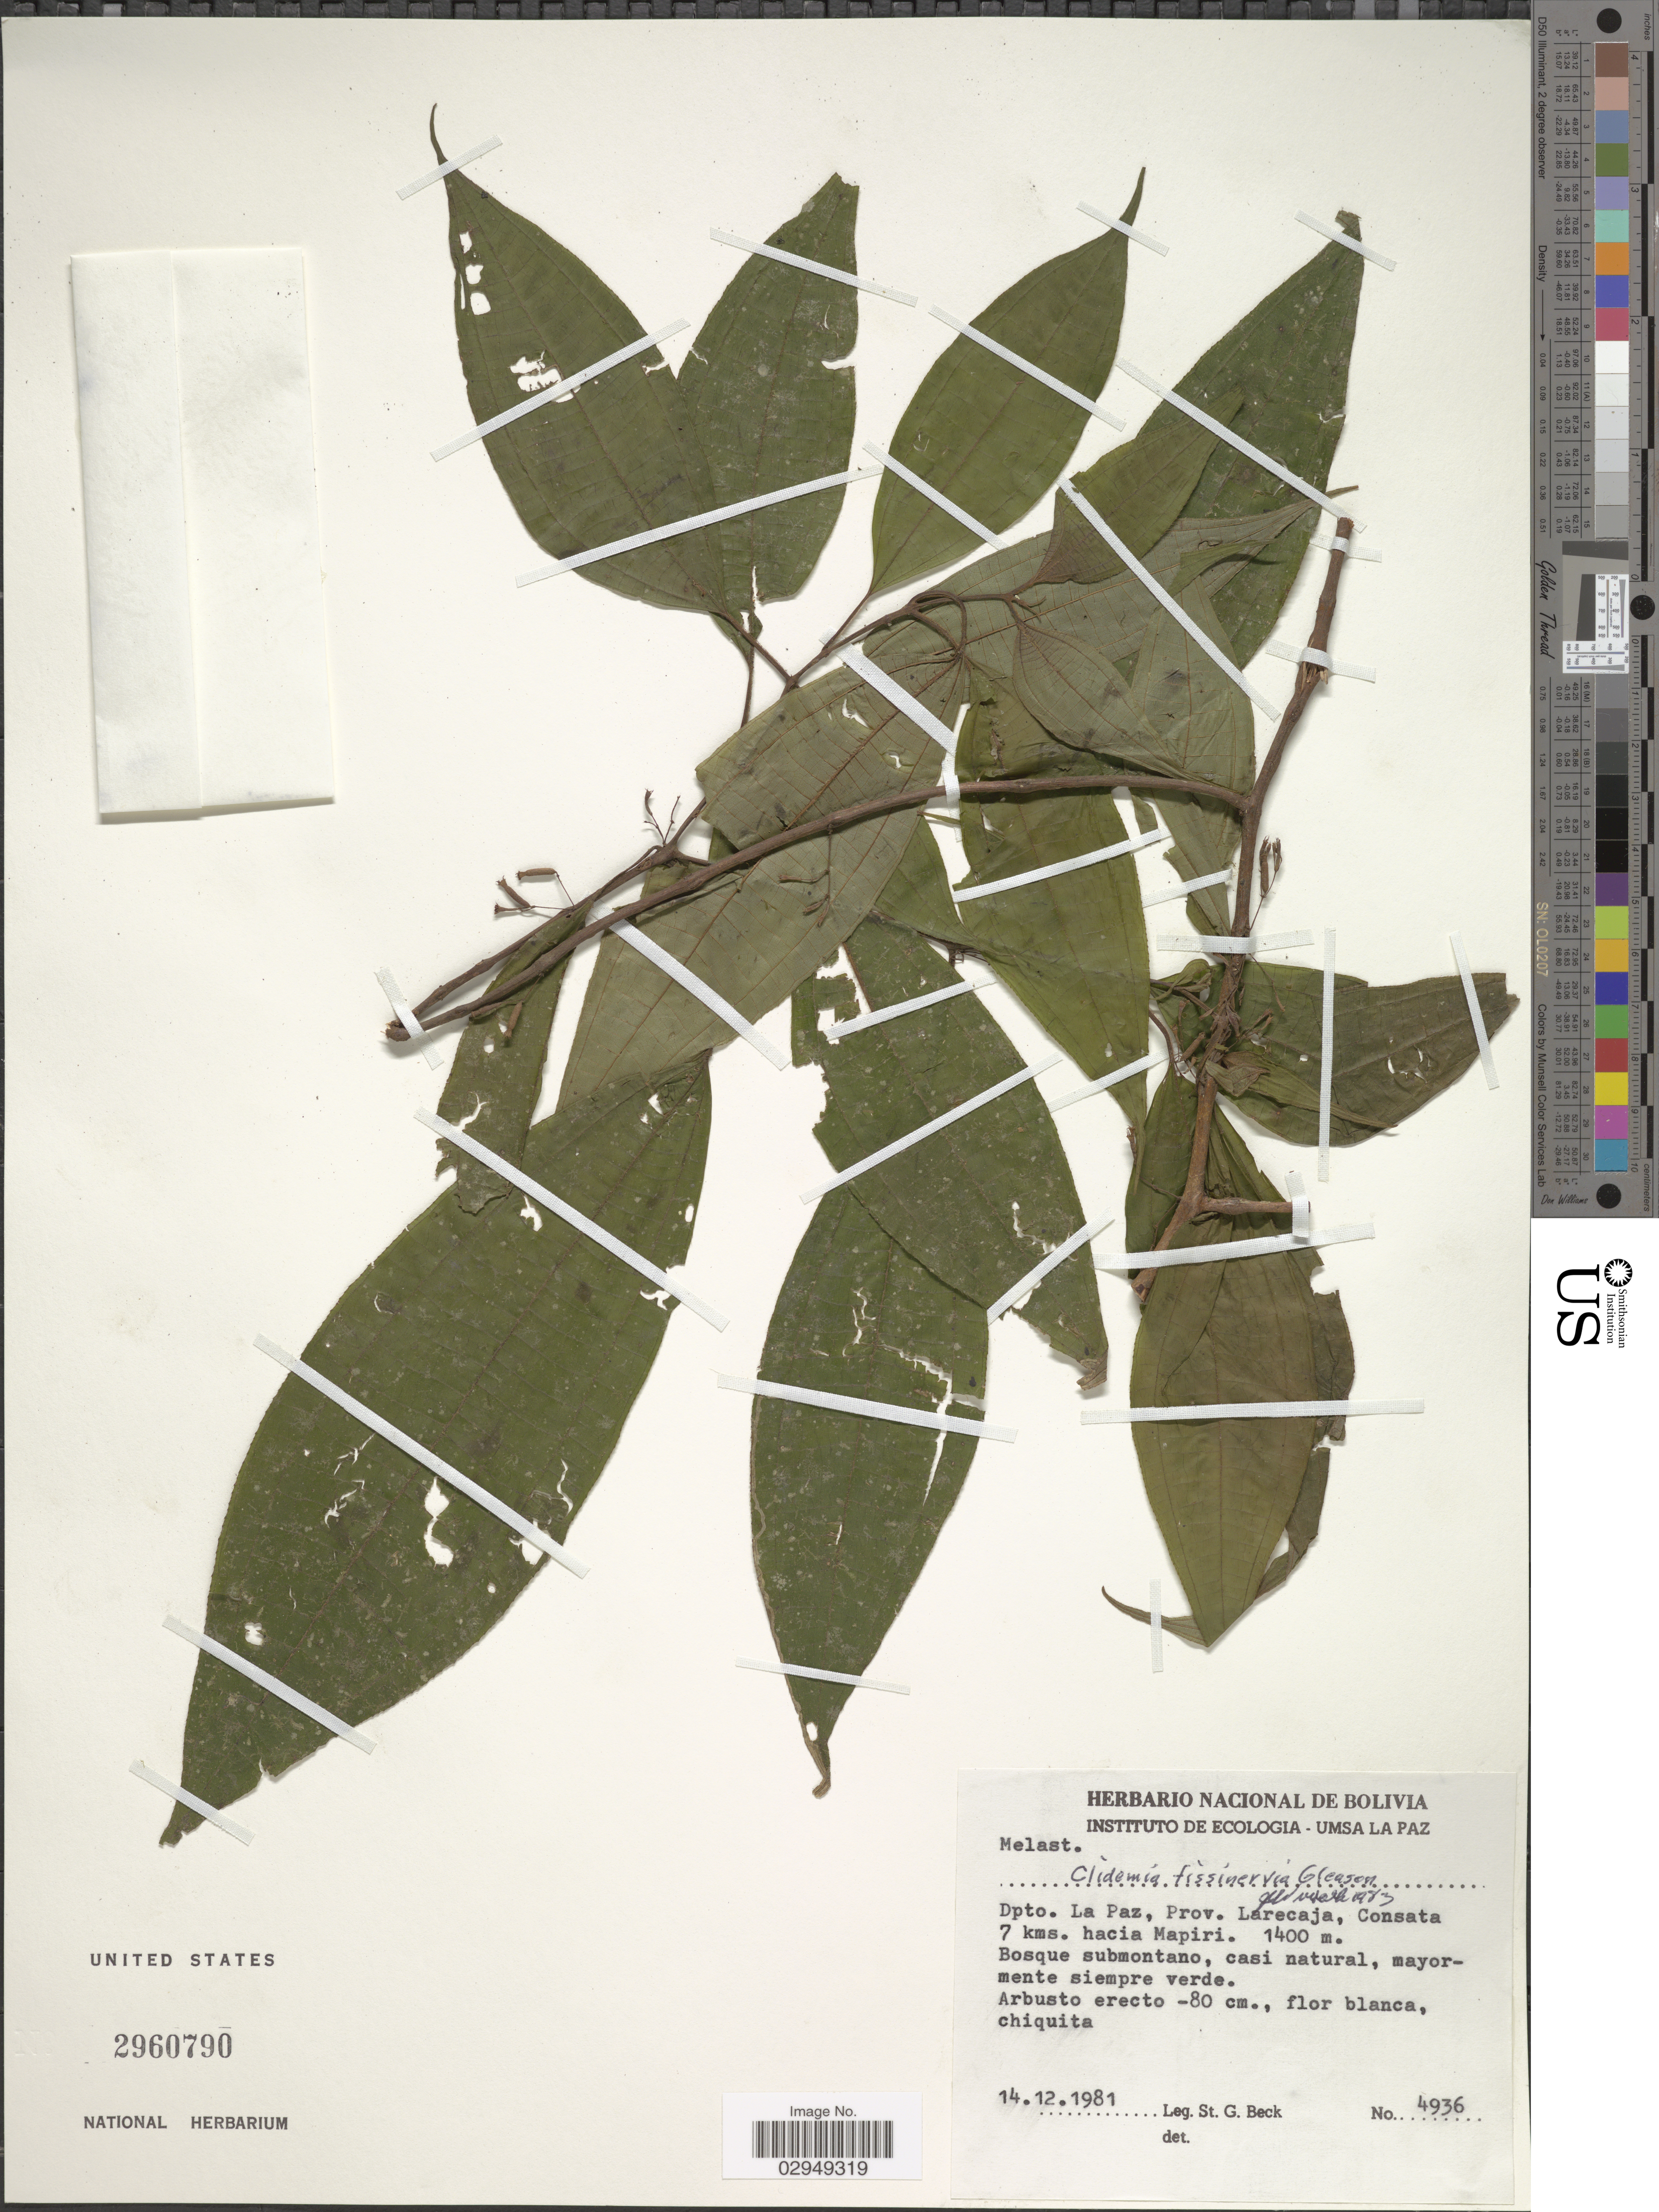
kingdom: Plantae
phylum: Tracheophyta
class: Magnoliopsida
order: Myrtales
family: Melastomataceae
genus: Clidemia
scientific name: Clidemia fissinervia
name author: Gleason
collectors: S. Beck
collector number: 4936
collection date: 1981-12-14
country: Bolivia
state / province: La Paz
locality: Dpto. La Paz, Prov. Larecaja, Consata 7 kms. hacia Mapiri.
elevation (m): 1400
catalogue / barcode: US 2960790